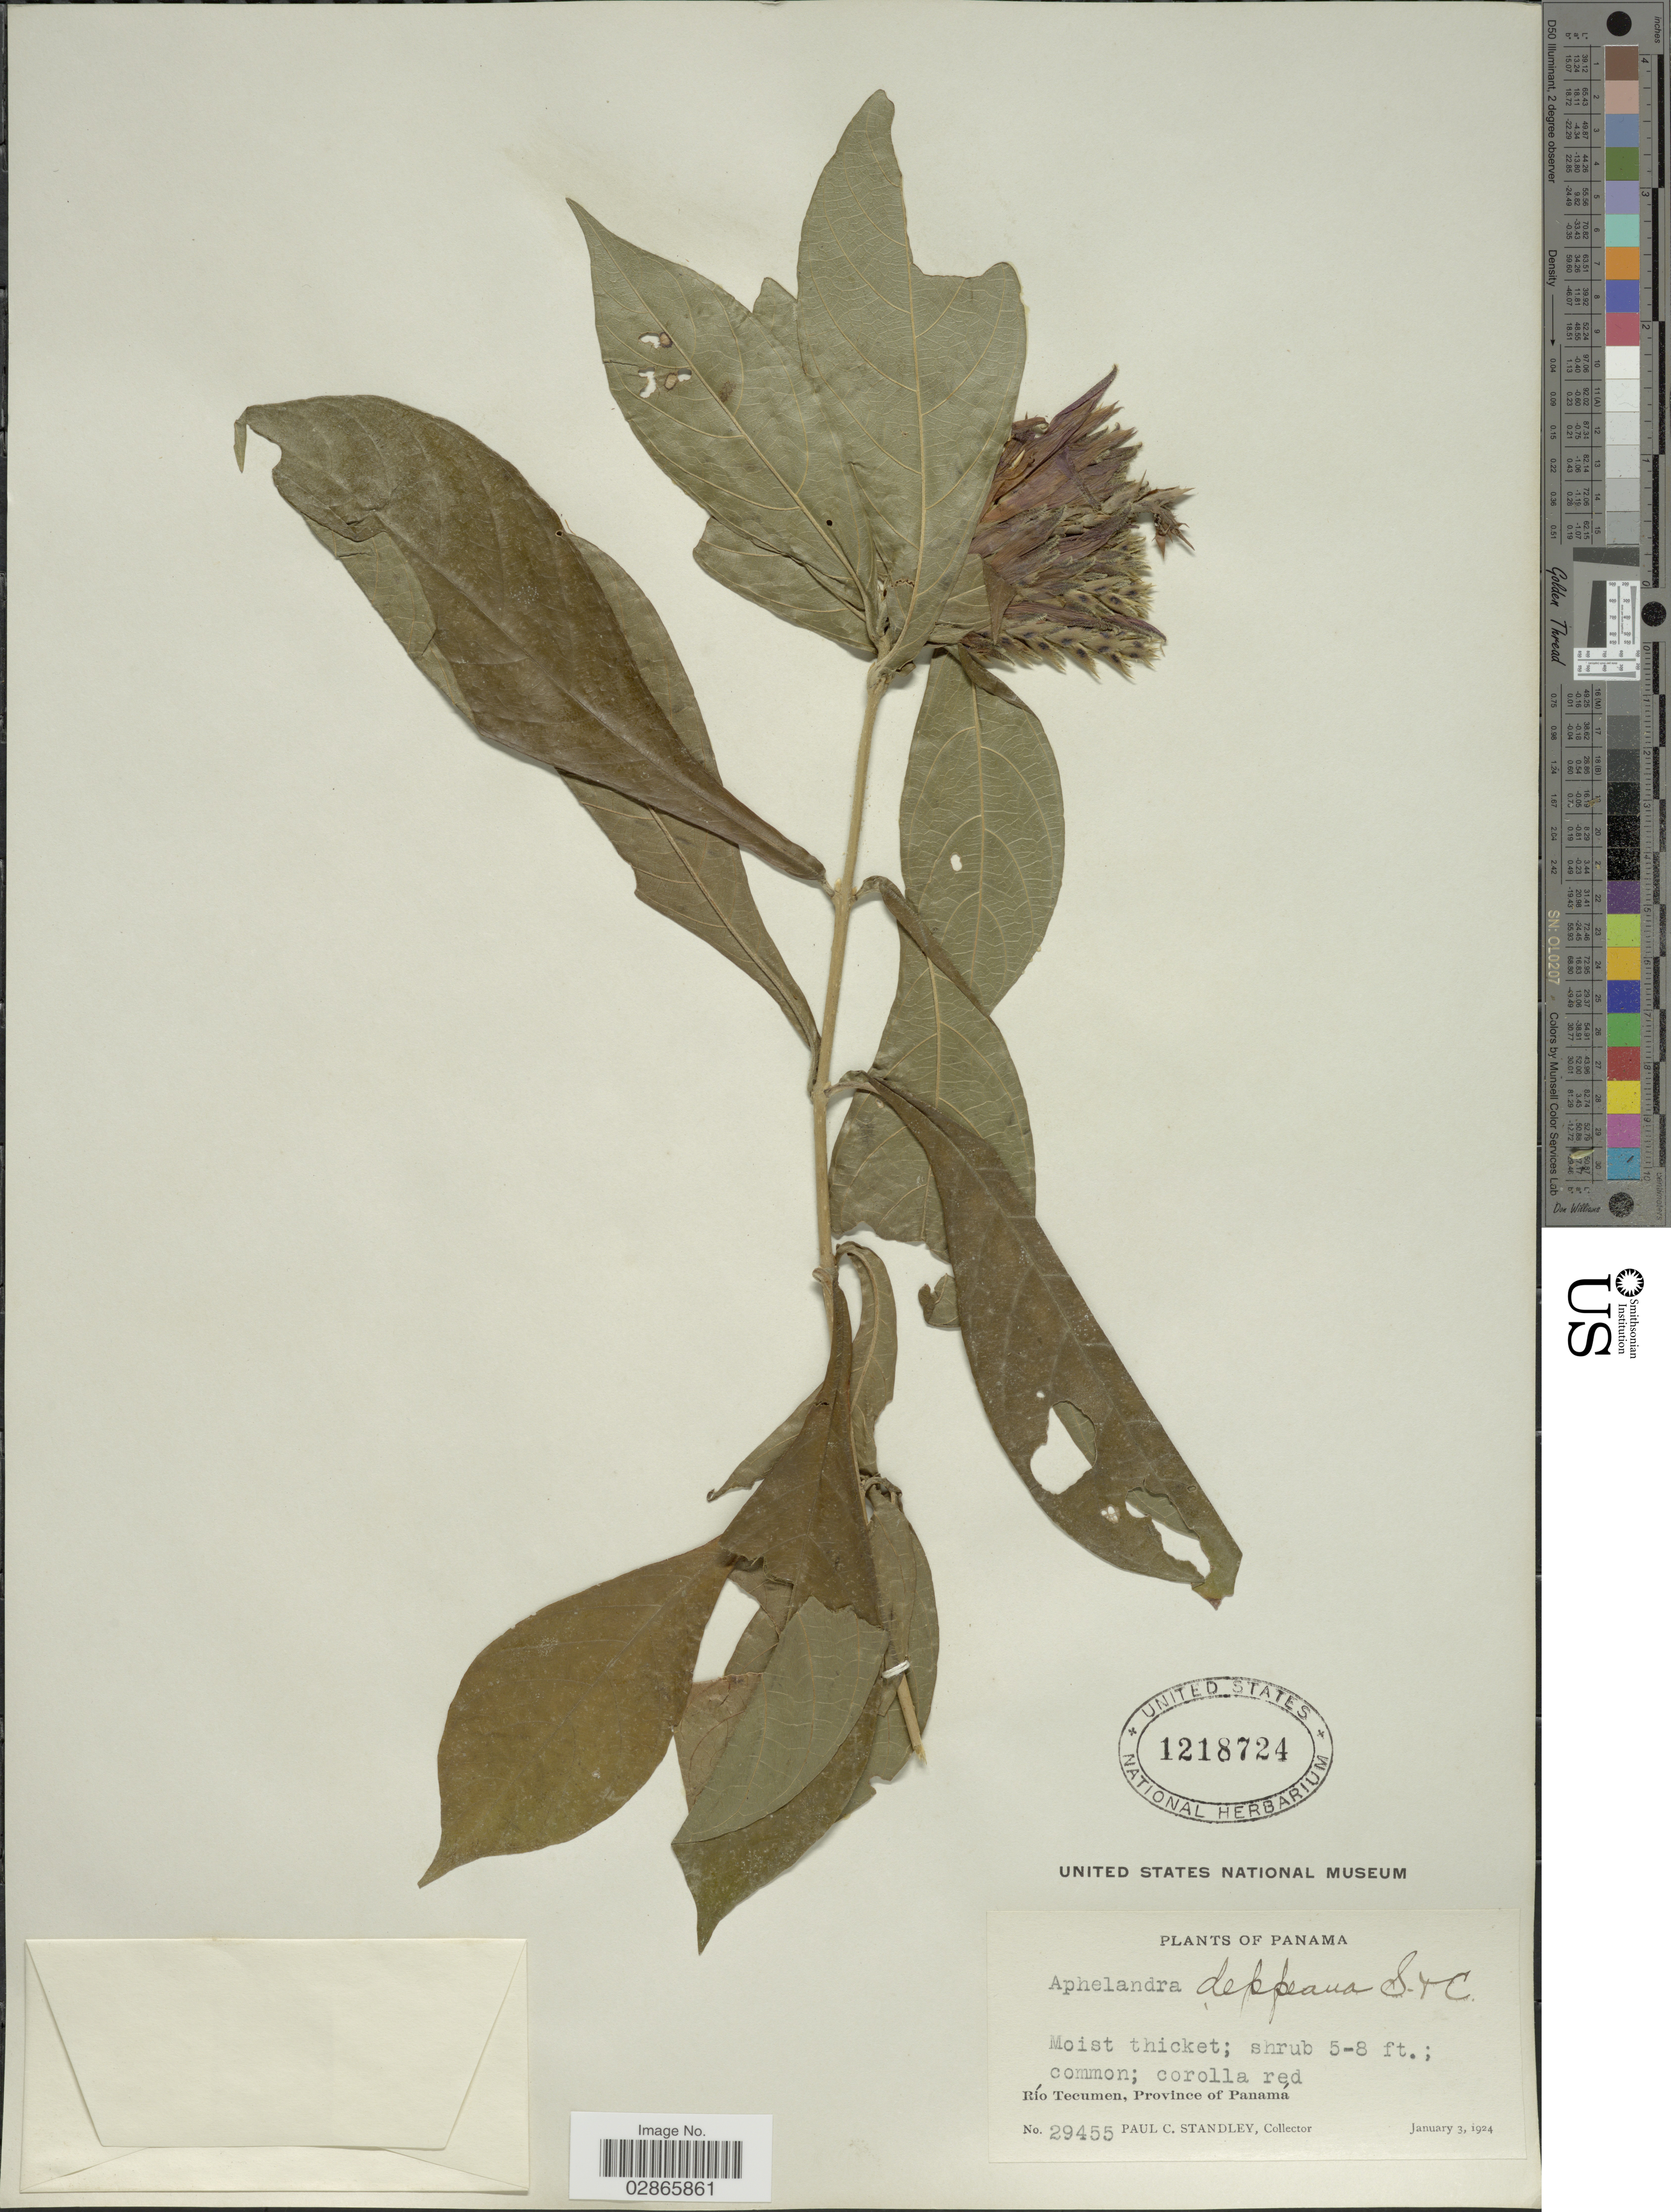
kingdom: Plantae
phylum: Tracheophyta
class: Magnoliopsida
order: Lamiales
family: Acanthaceae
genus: Aphelandra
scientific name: Aphelandra deppeana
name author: Schltdl. & Cham.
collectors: P. C. Standley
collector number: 29455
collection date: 1924-01-03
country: Panama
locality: Río Tecumen.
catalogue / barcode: US 1218724